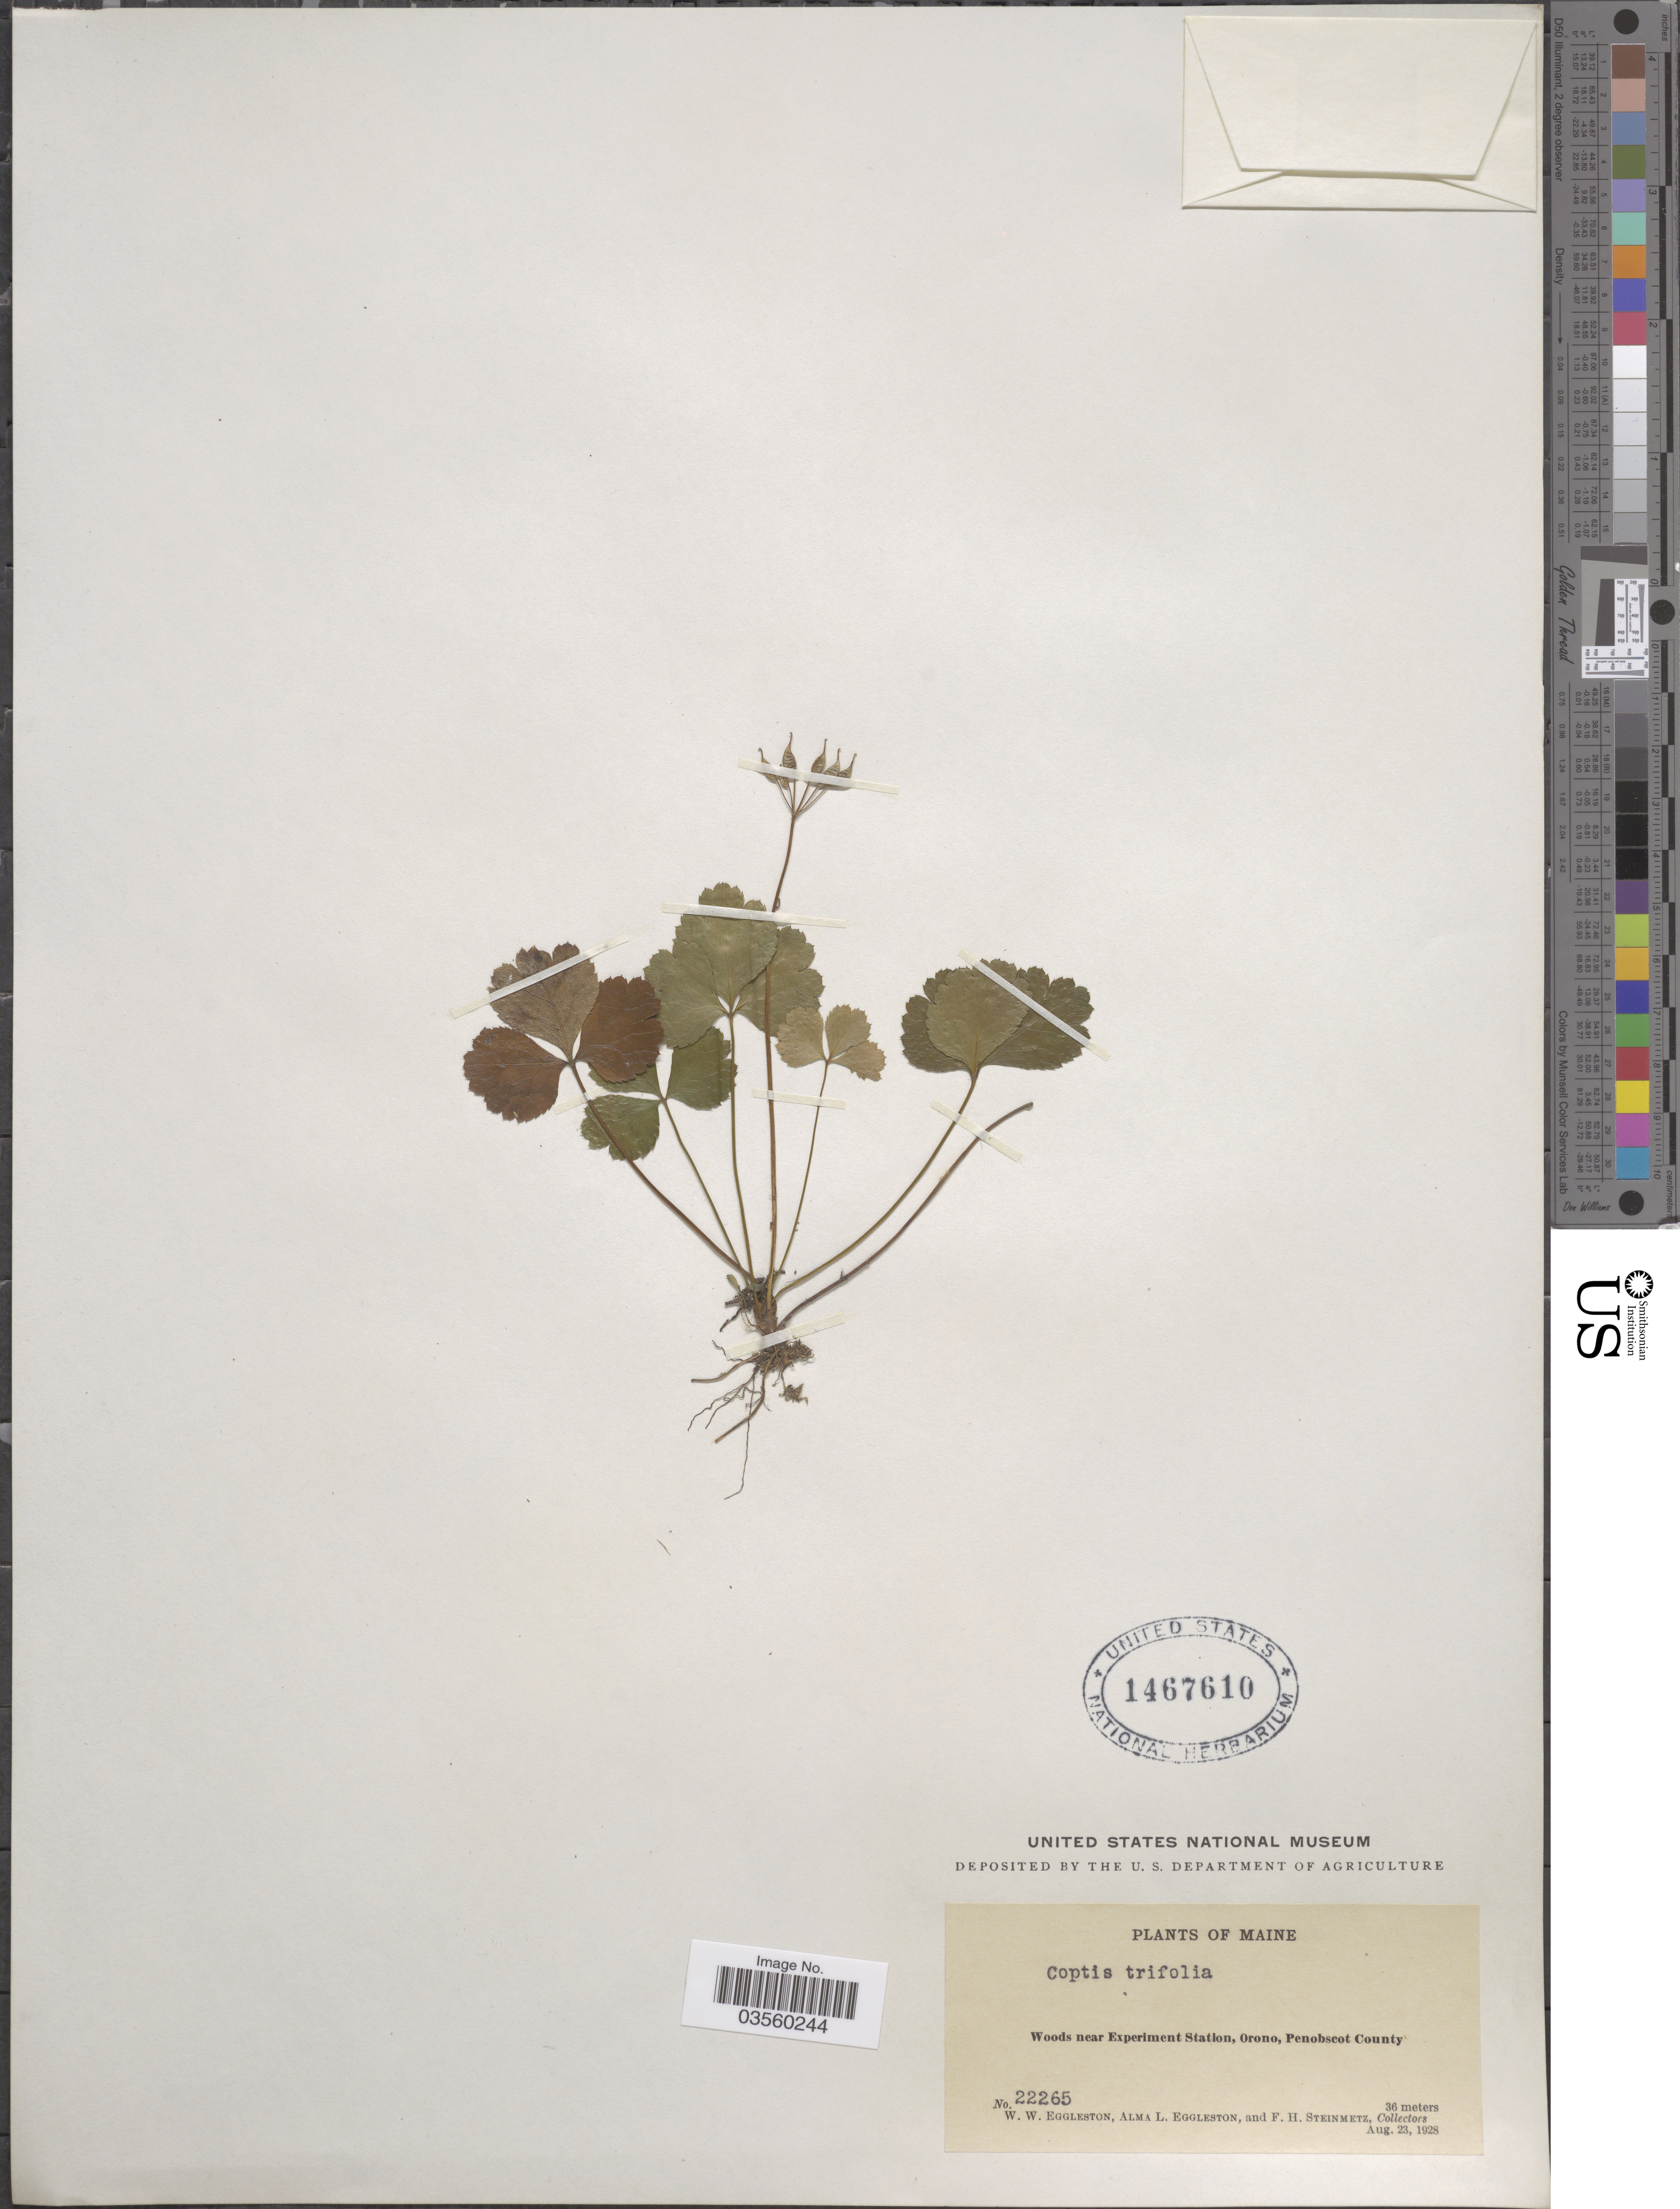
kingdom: Plantae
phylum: Tracheophyta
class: Magnoliopsida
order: Ranunculales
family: Ranunculaceae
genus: Coptis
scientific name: Coptis trifolia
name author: (L.) Salisb.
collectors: W. W. Eggleston, A. Eggleston & F. H. Steinmetz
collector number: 22265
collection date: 1928-08-23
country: United States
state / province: Maine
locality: Woods near Experiment Station, Orono, Penobscot County.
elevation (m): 36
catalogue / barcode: US 1467610